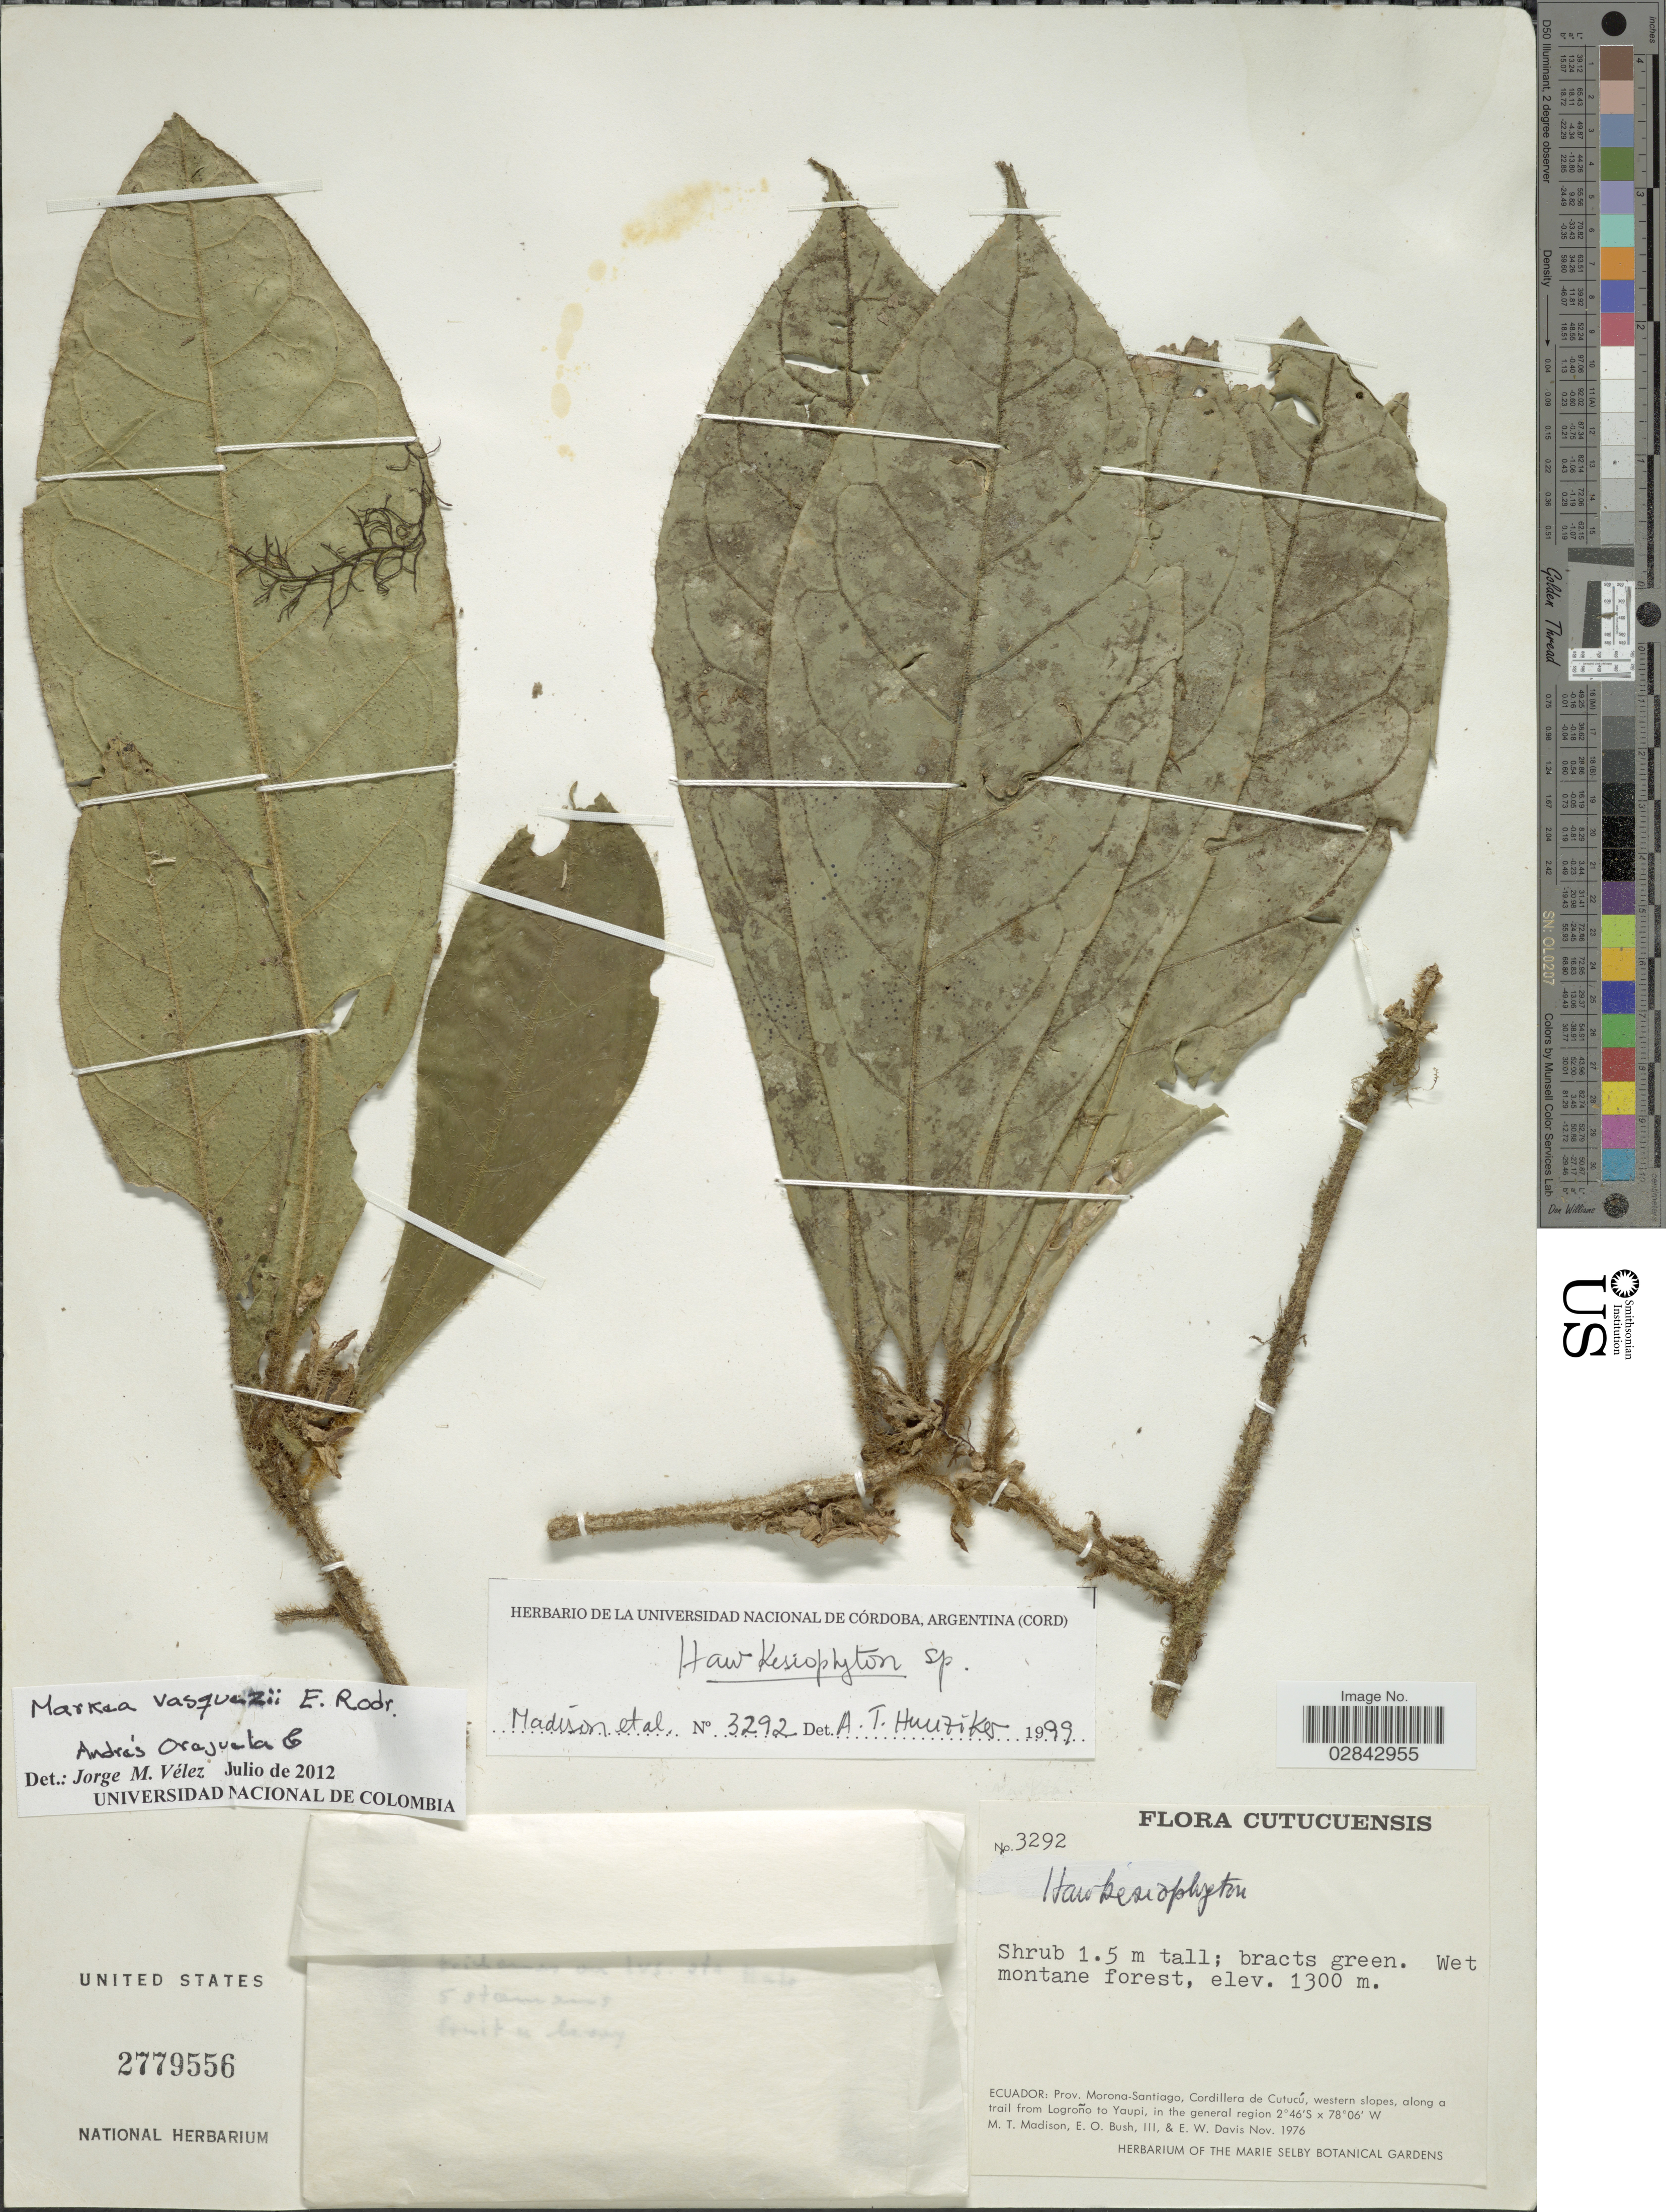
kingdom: Plantae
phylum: Tracheophyta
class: Magnoliopsida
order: Solanales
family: Solanaceae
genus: Markea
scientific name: Markea vasquezii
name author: E. Rodr.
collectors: M. T. Madison, E. O. Bush & E. W. Davis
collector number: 3292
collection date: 1976-11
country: Ecuador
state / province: Morona-Santiago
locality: Cordillera de Cutucú, western slopes, along a trail from Logroño to Yaupi, in the general region.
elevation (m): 1300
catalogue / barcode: US 2779556